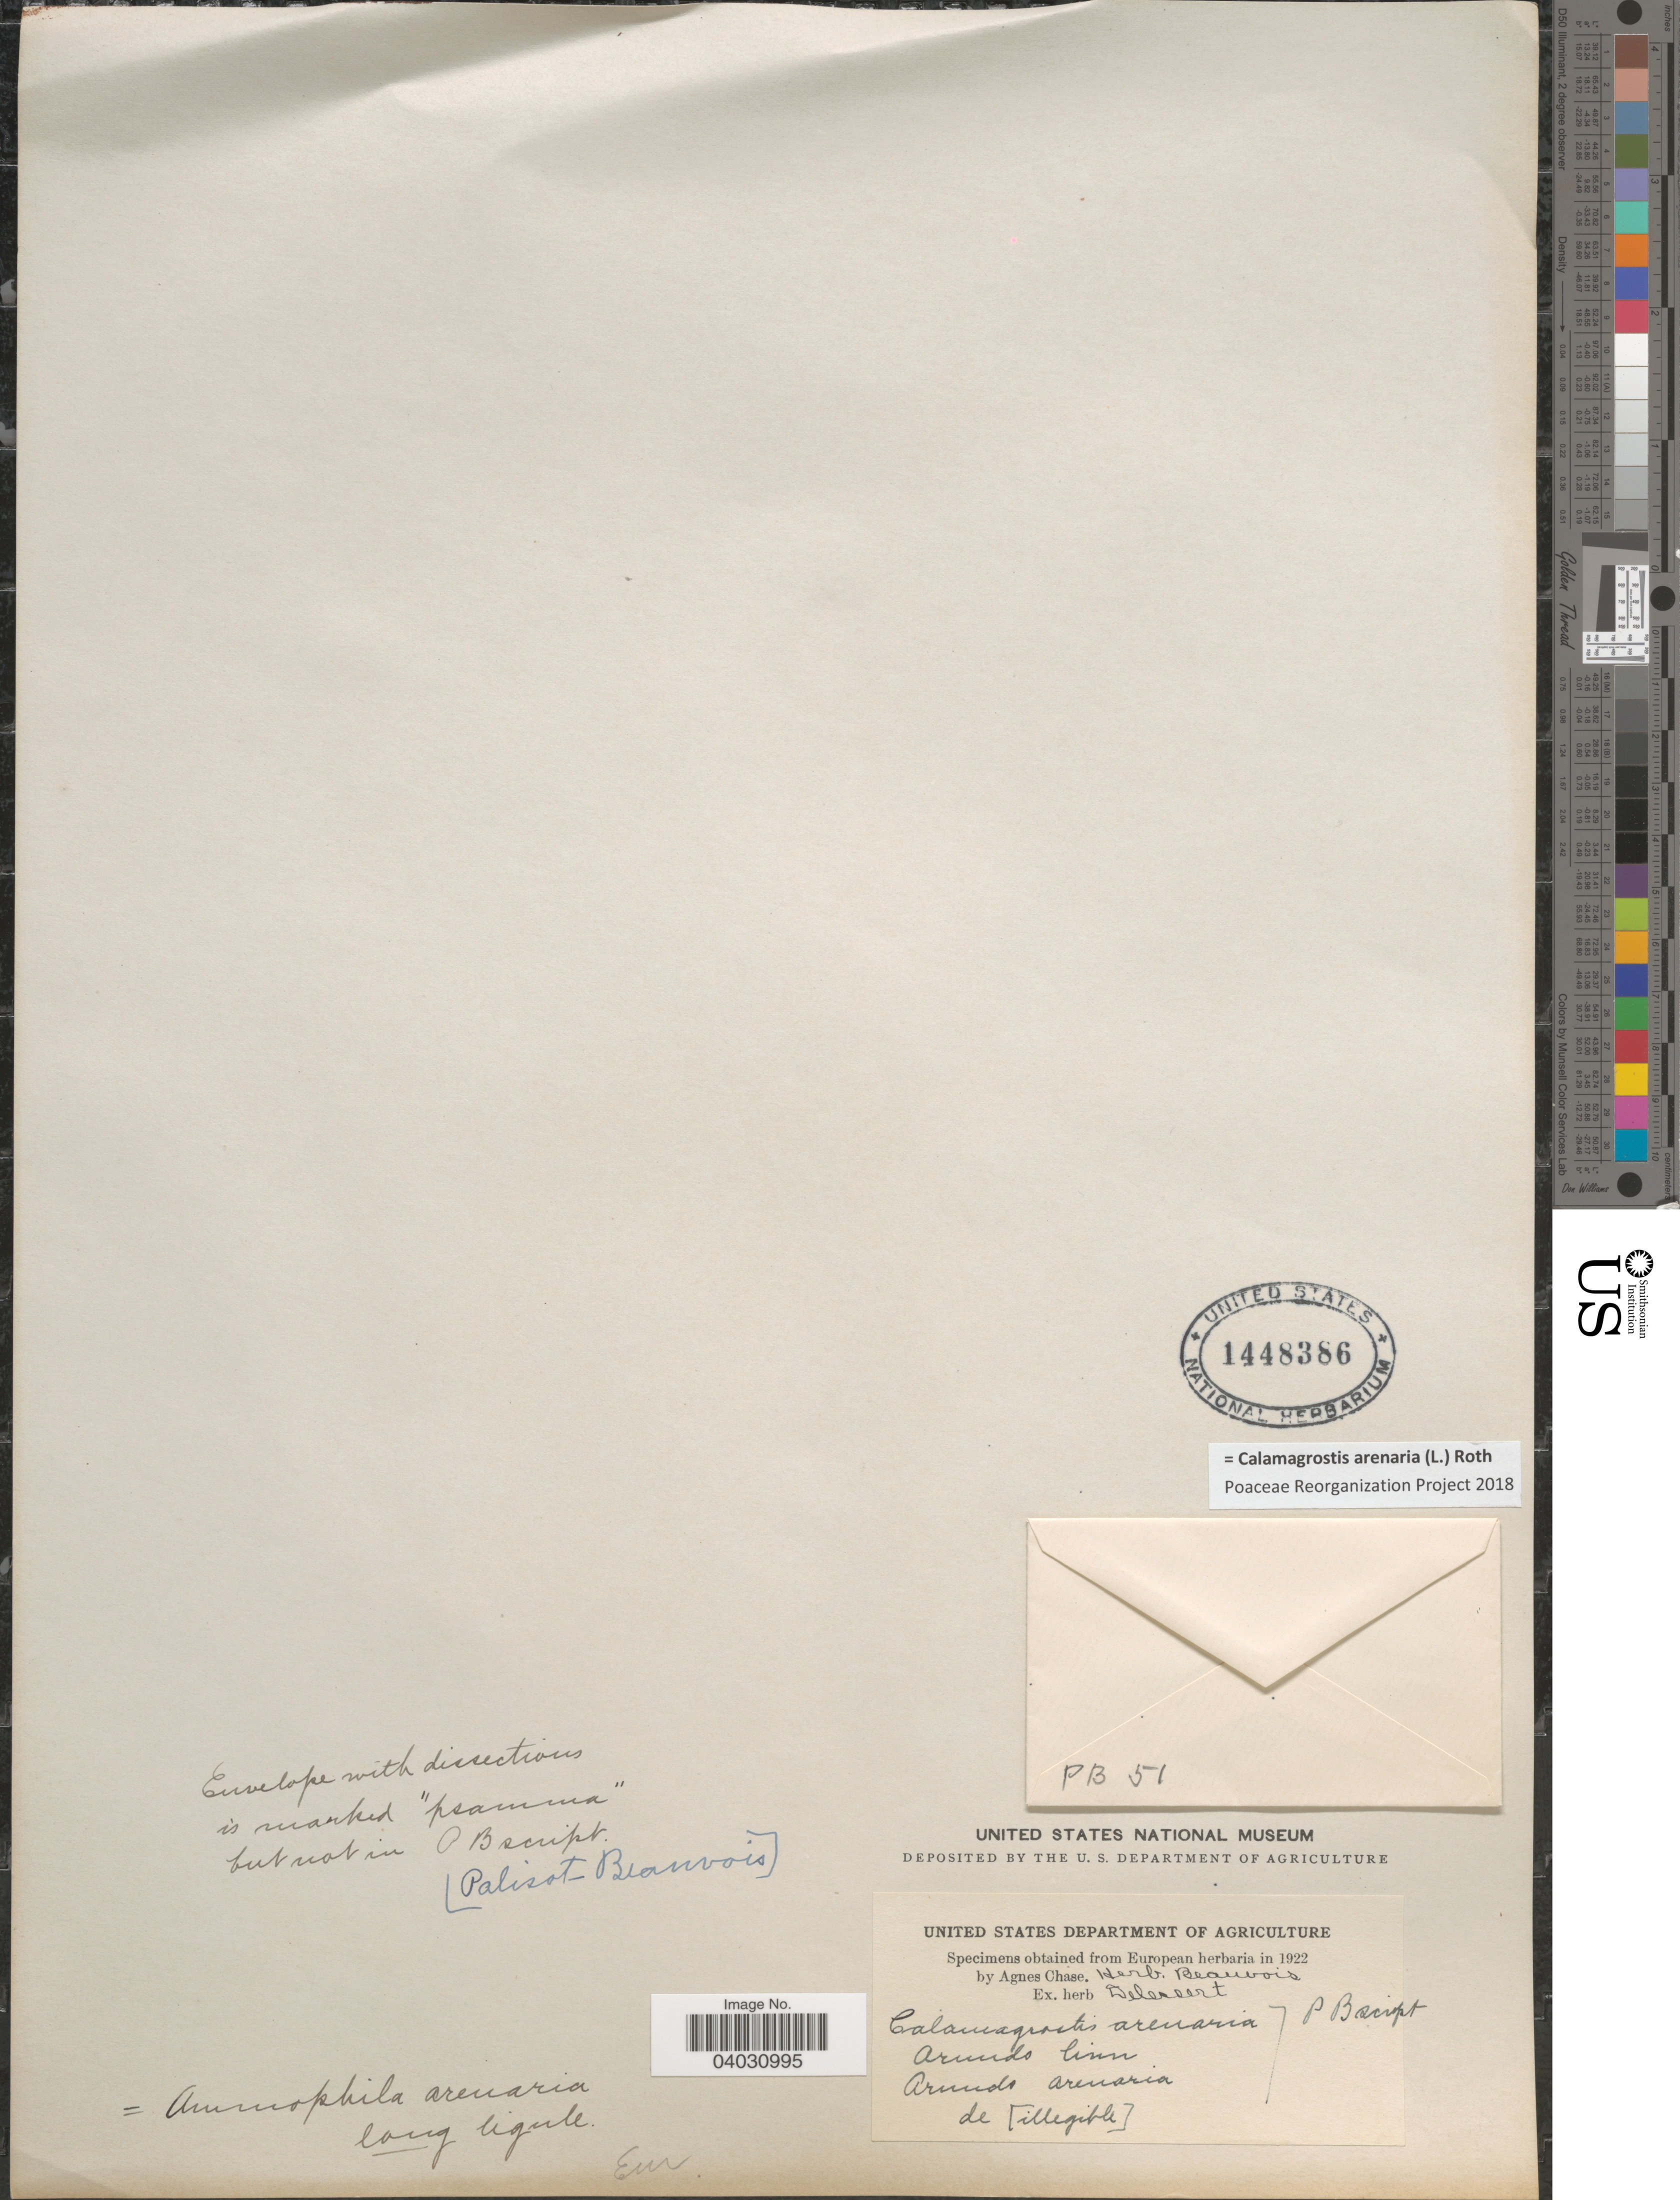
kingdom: Plantae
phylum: Tracheophyta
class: Liliopsida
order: Poales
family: Poaceae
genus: Calamagrostis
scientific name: Calamagrostis arenaria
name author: (L.) Roth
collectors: ex herb. Delessert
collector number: PB 51?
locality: Eur.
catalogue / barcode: US 1448386